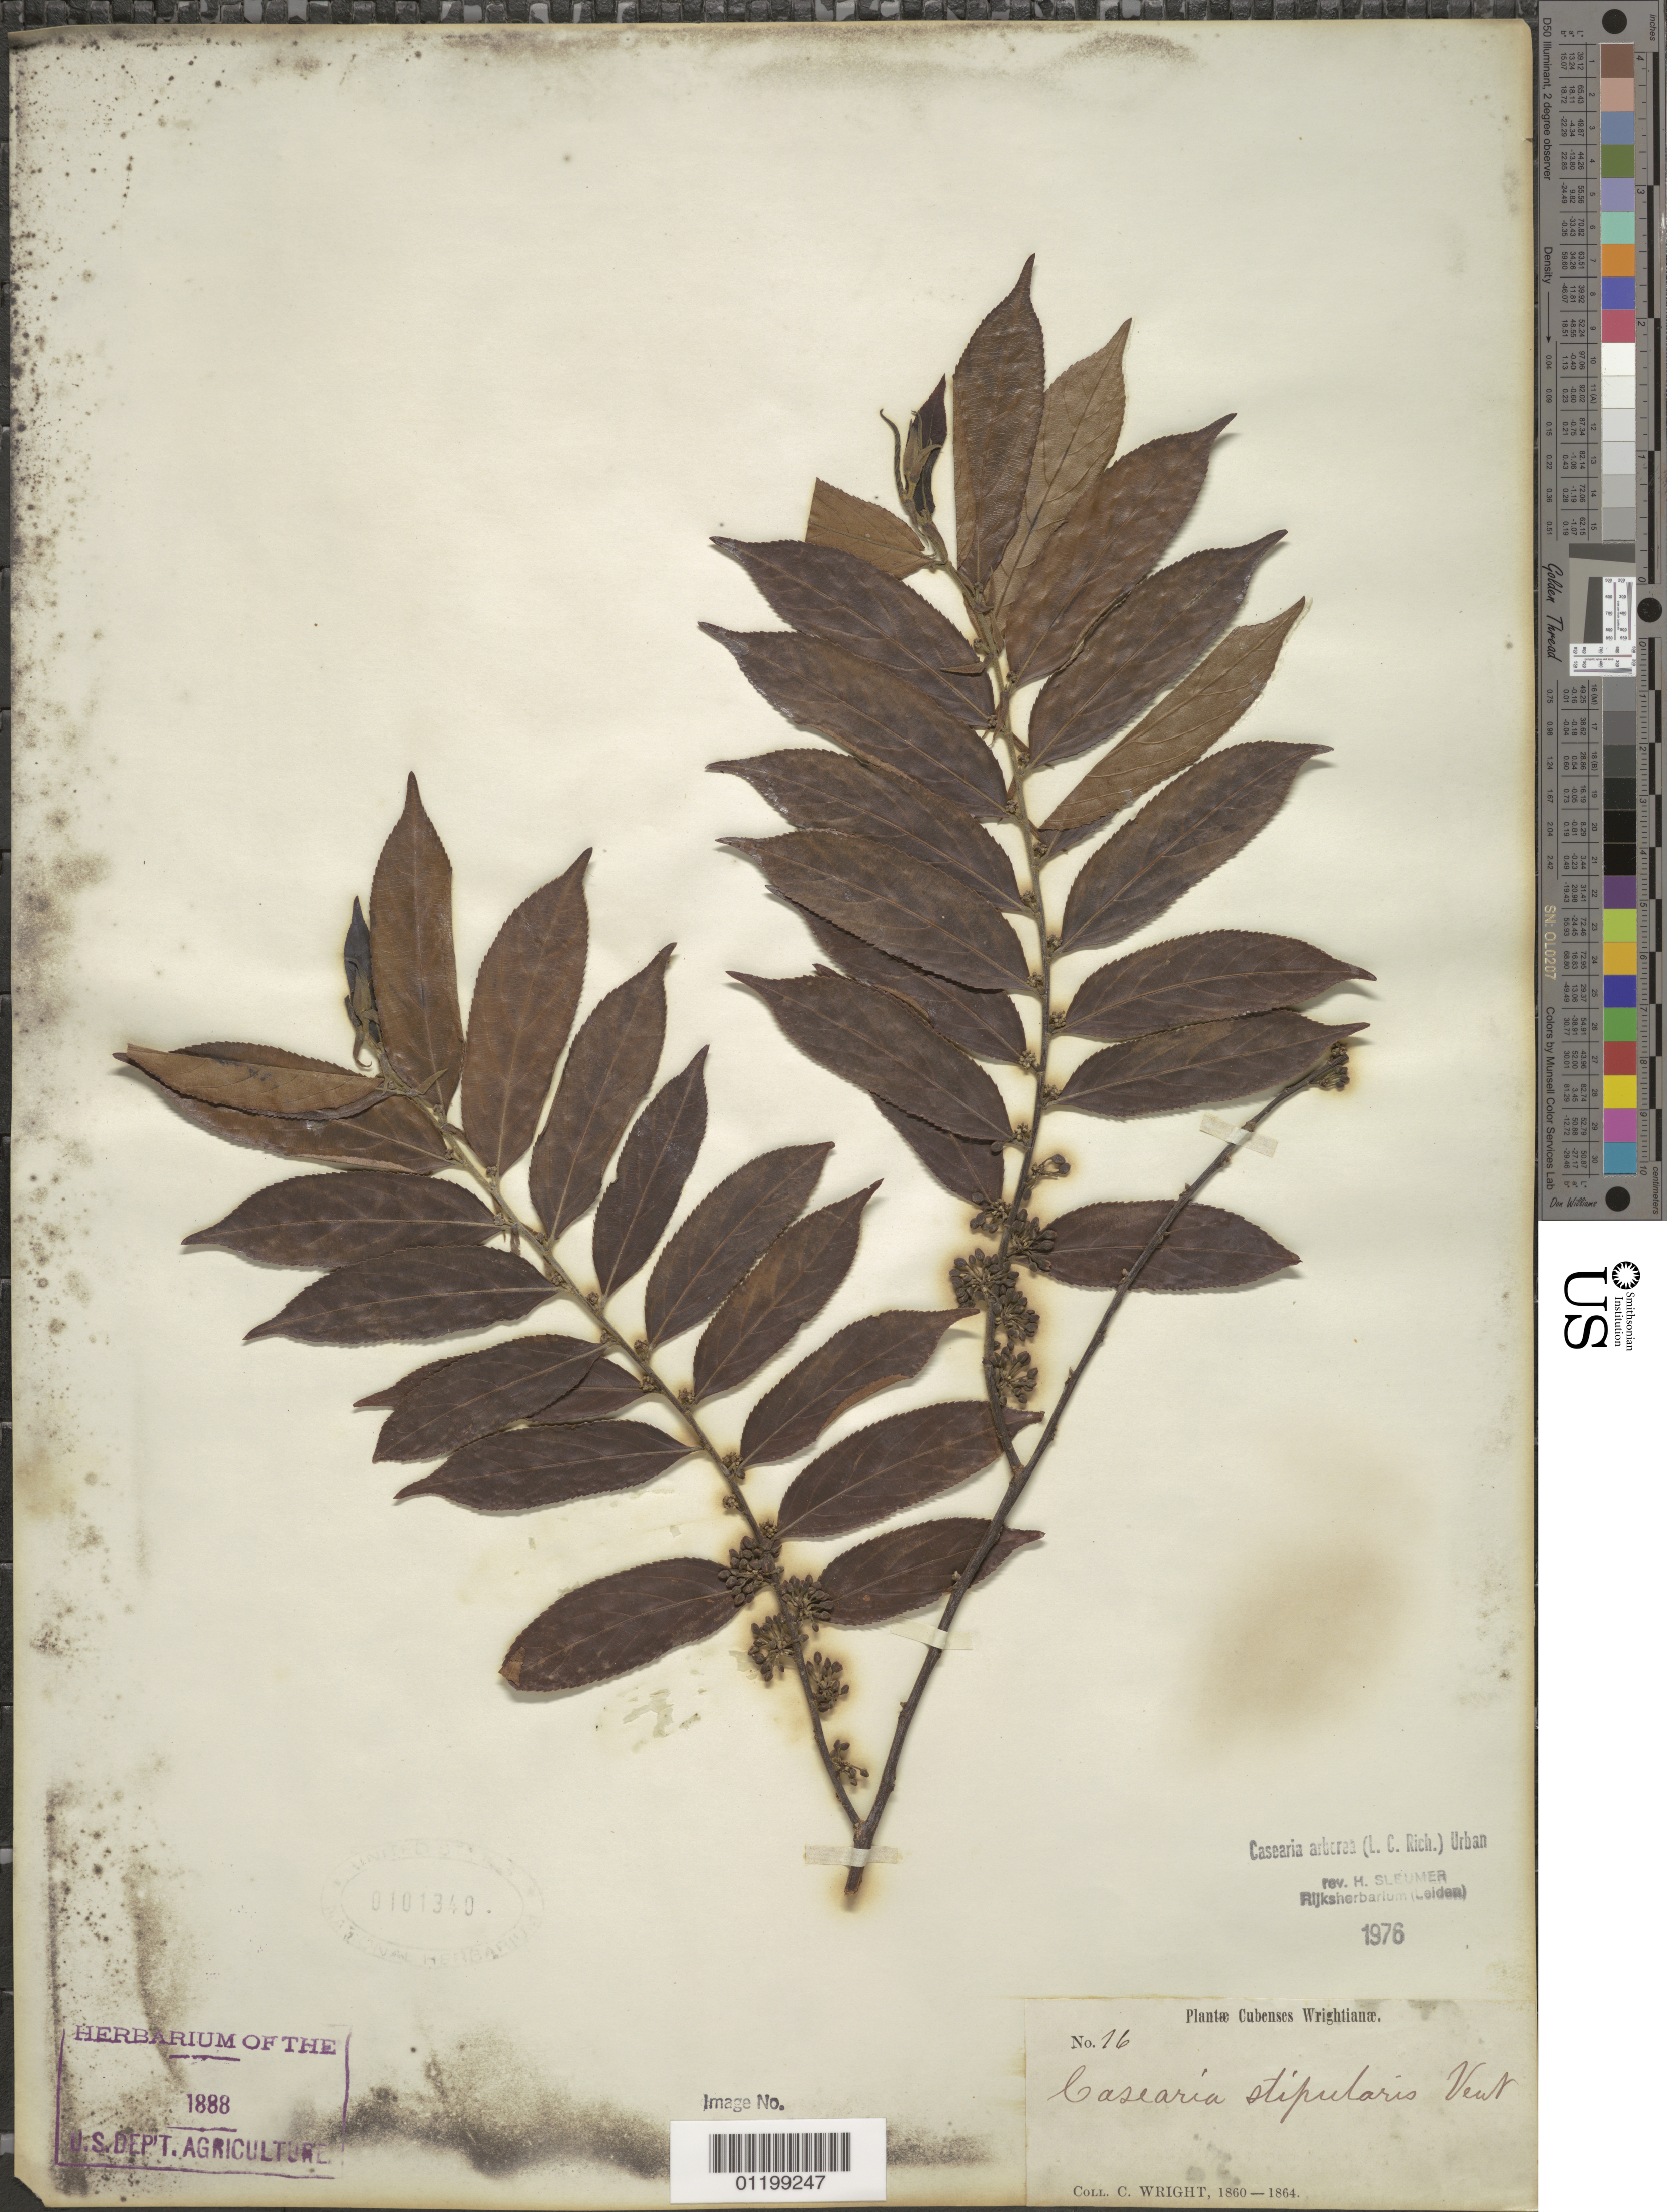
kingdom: Plantae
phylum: Tracheophyta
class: Magnoliopsida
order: Malpighiales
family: Salicaceae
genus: Casearia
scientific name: Casearia arborea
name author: (Rich.) Urb.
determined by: Sleumer, H. O.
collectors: C. Wright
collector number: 16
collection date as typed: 1860 to -- --- 1864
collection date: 1860/1864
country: Cuba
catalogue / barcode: US 101340